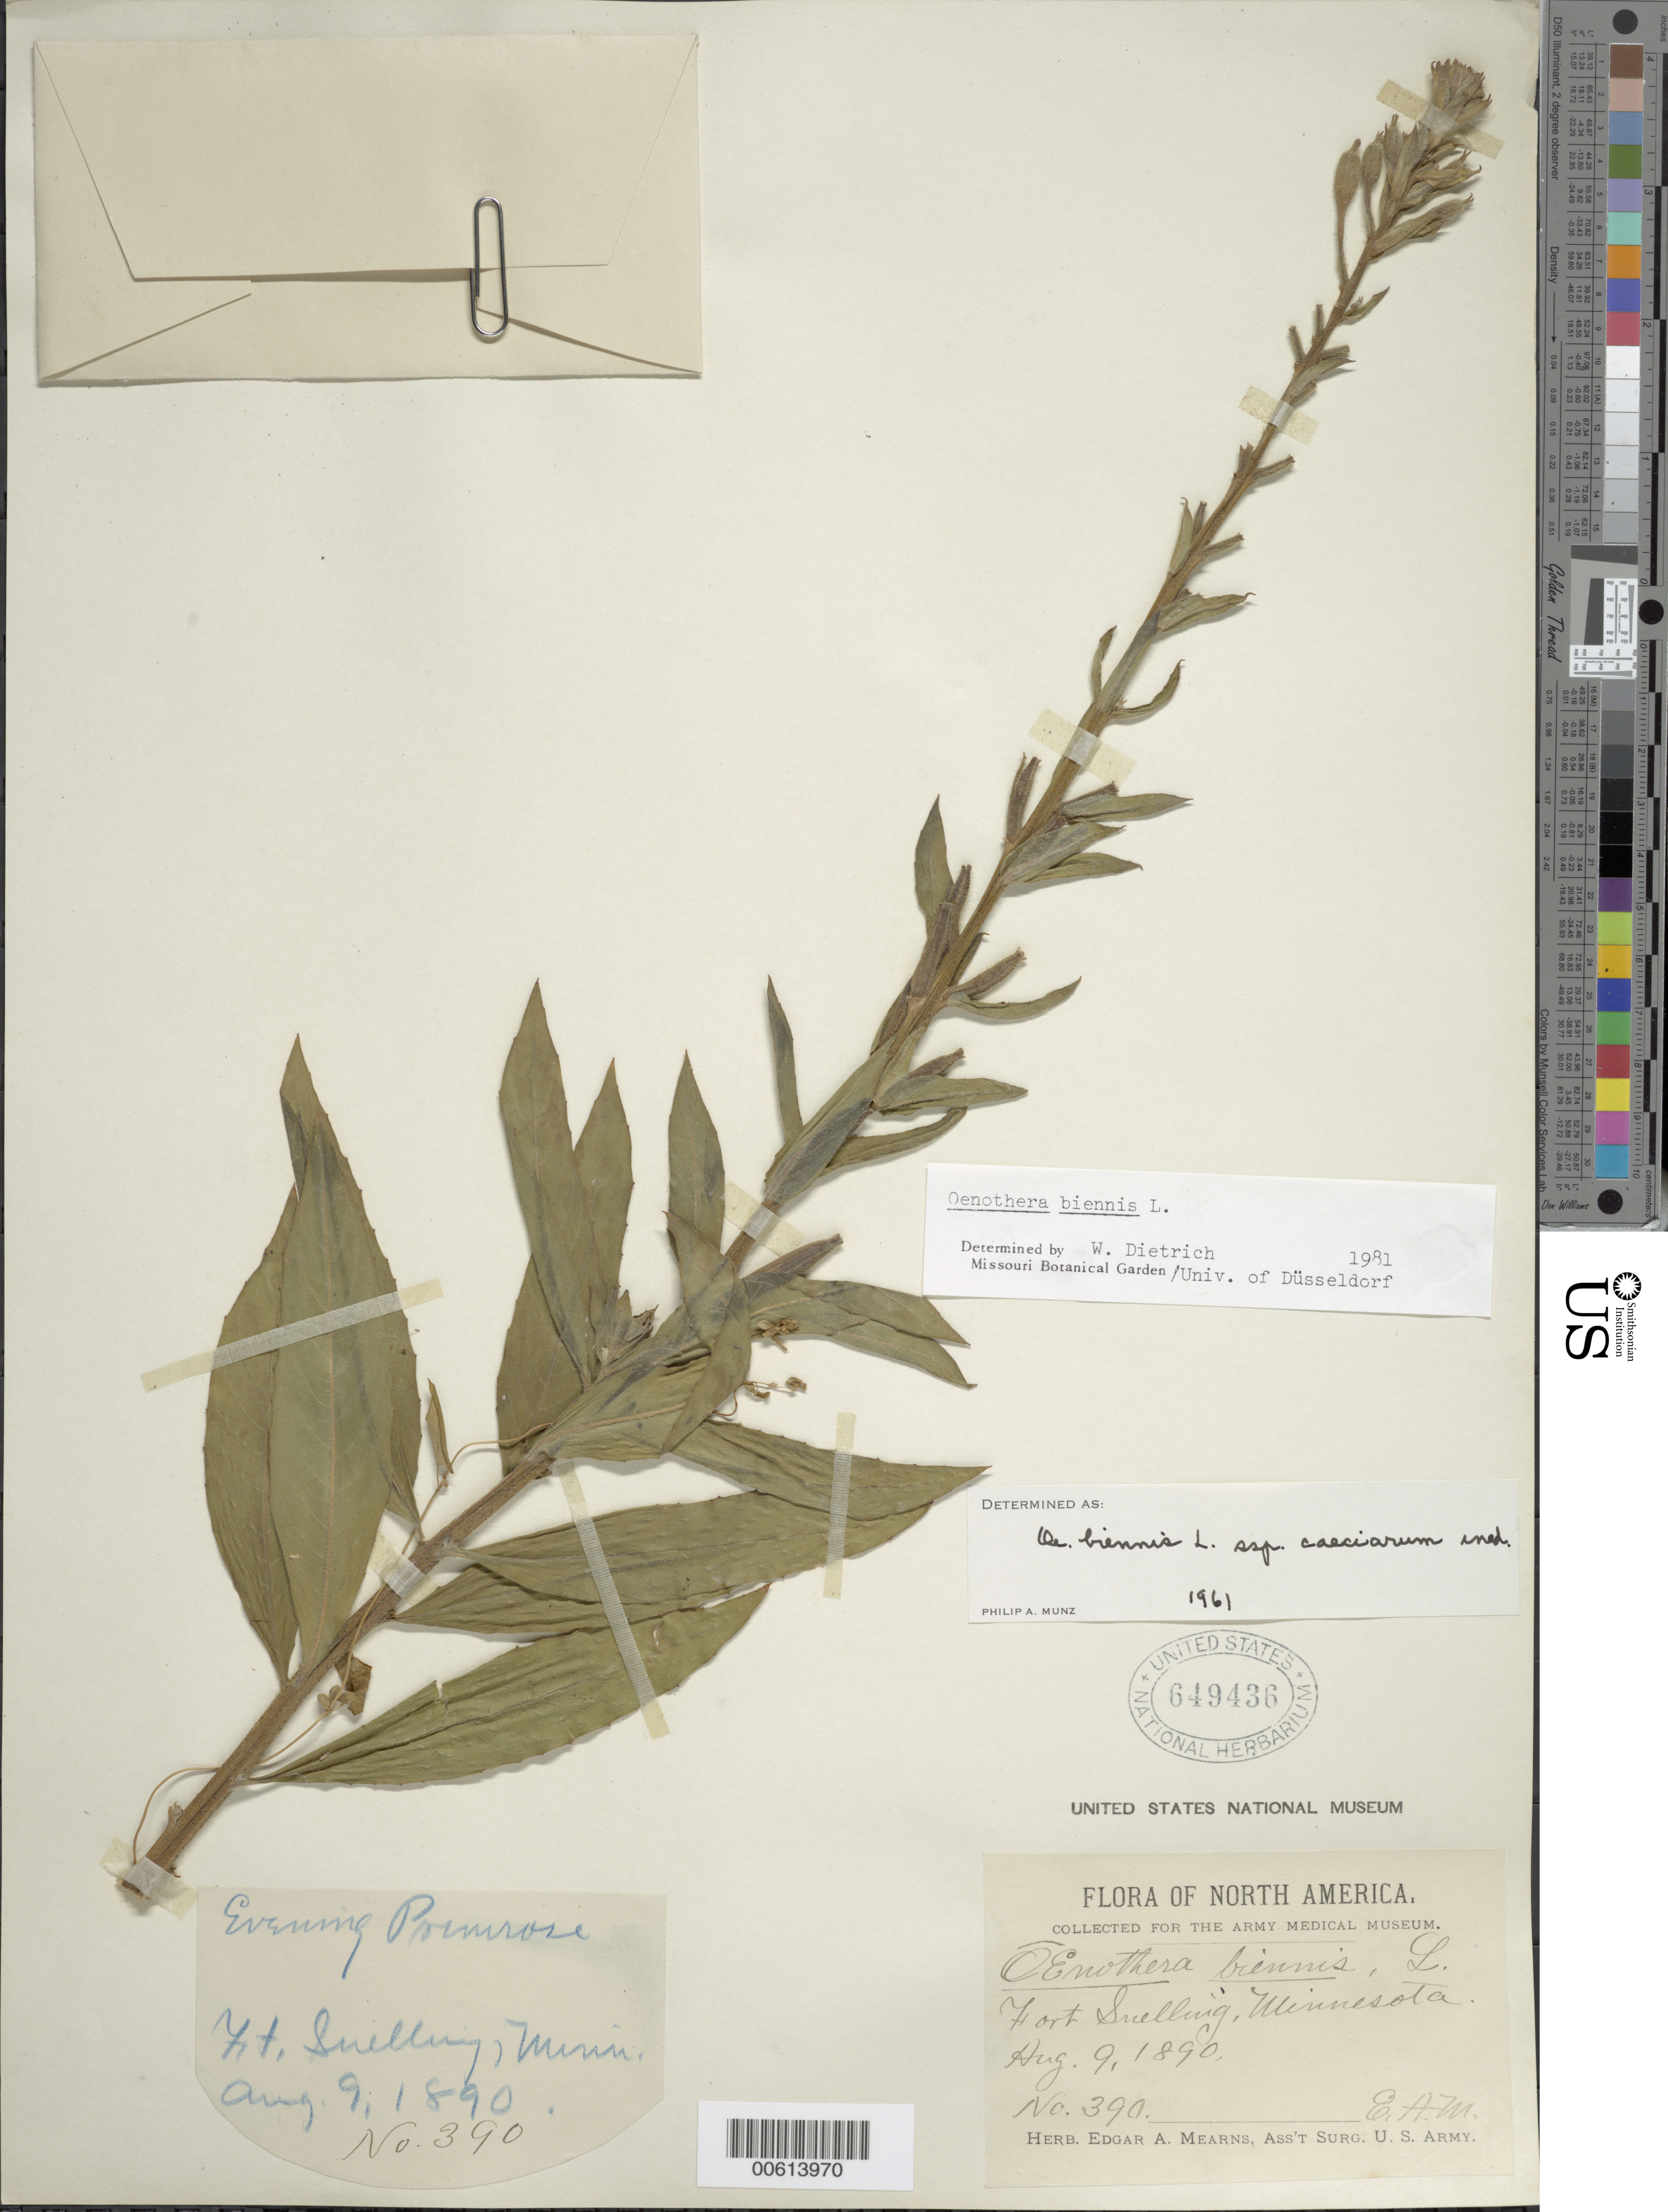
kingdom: Plantae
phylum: Tracheophyta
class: Magnoliopsida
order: Myrtales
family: Onagraceae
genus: Oenothera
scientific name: Oenothera biennis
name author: L.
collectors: E. A. Mearns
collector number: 390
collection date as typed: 09 Aug 1890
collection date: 1890-08-09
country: United States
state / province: Minnesota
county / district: Hennepin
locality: Fort Snelling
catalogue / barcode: US 649436